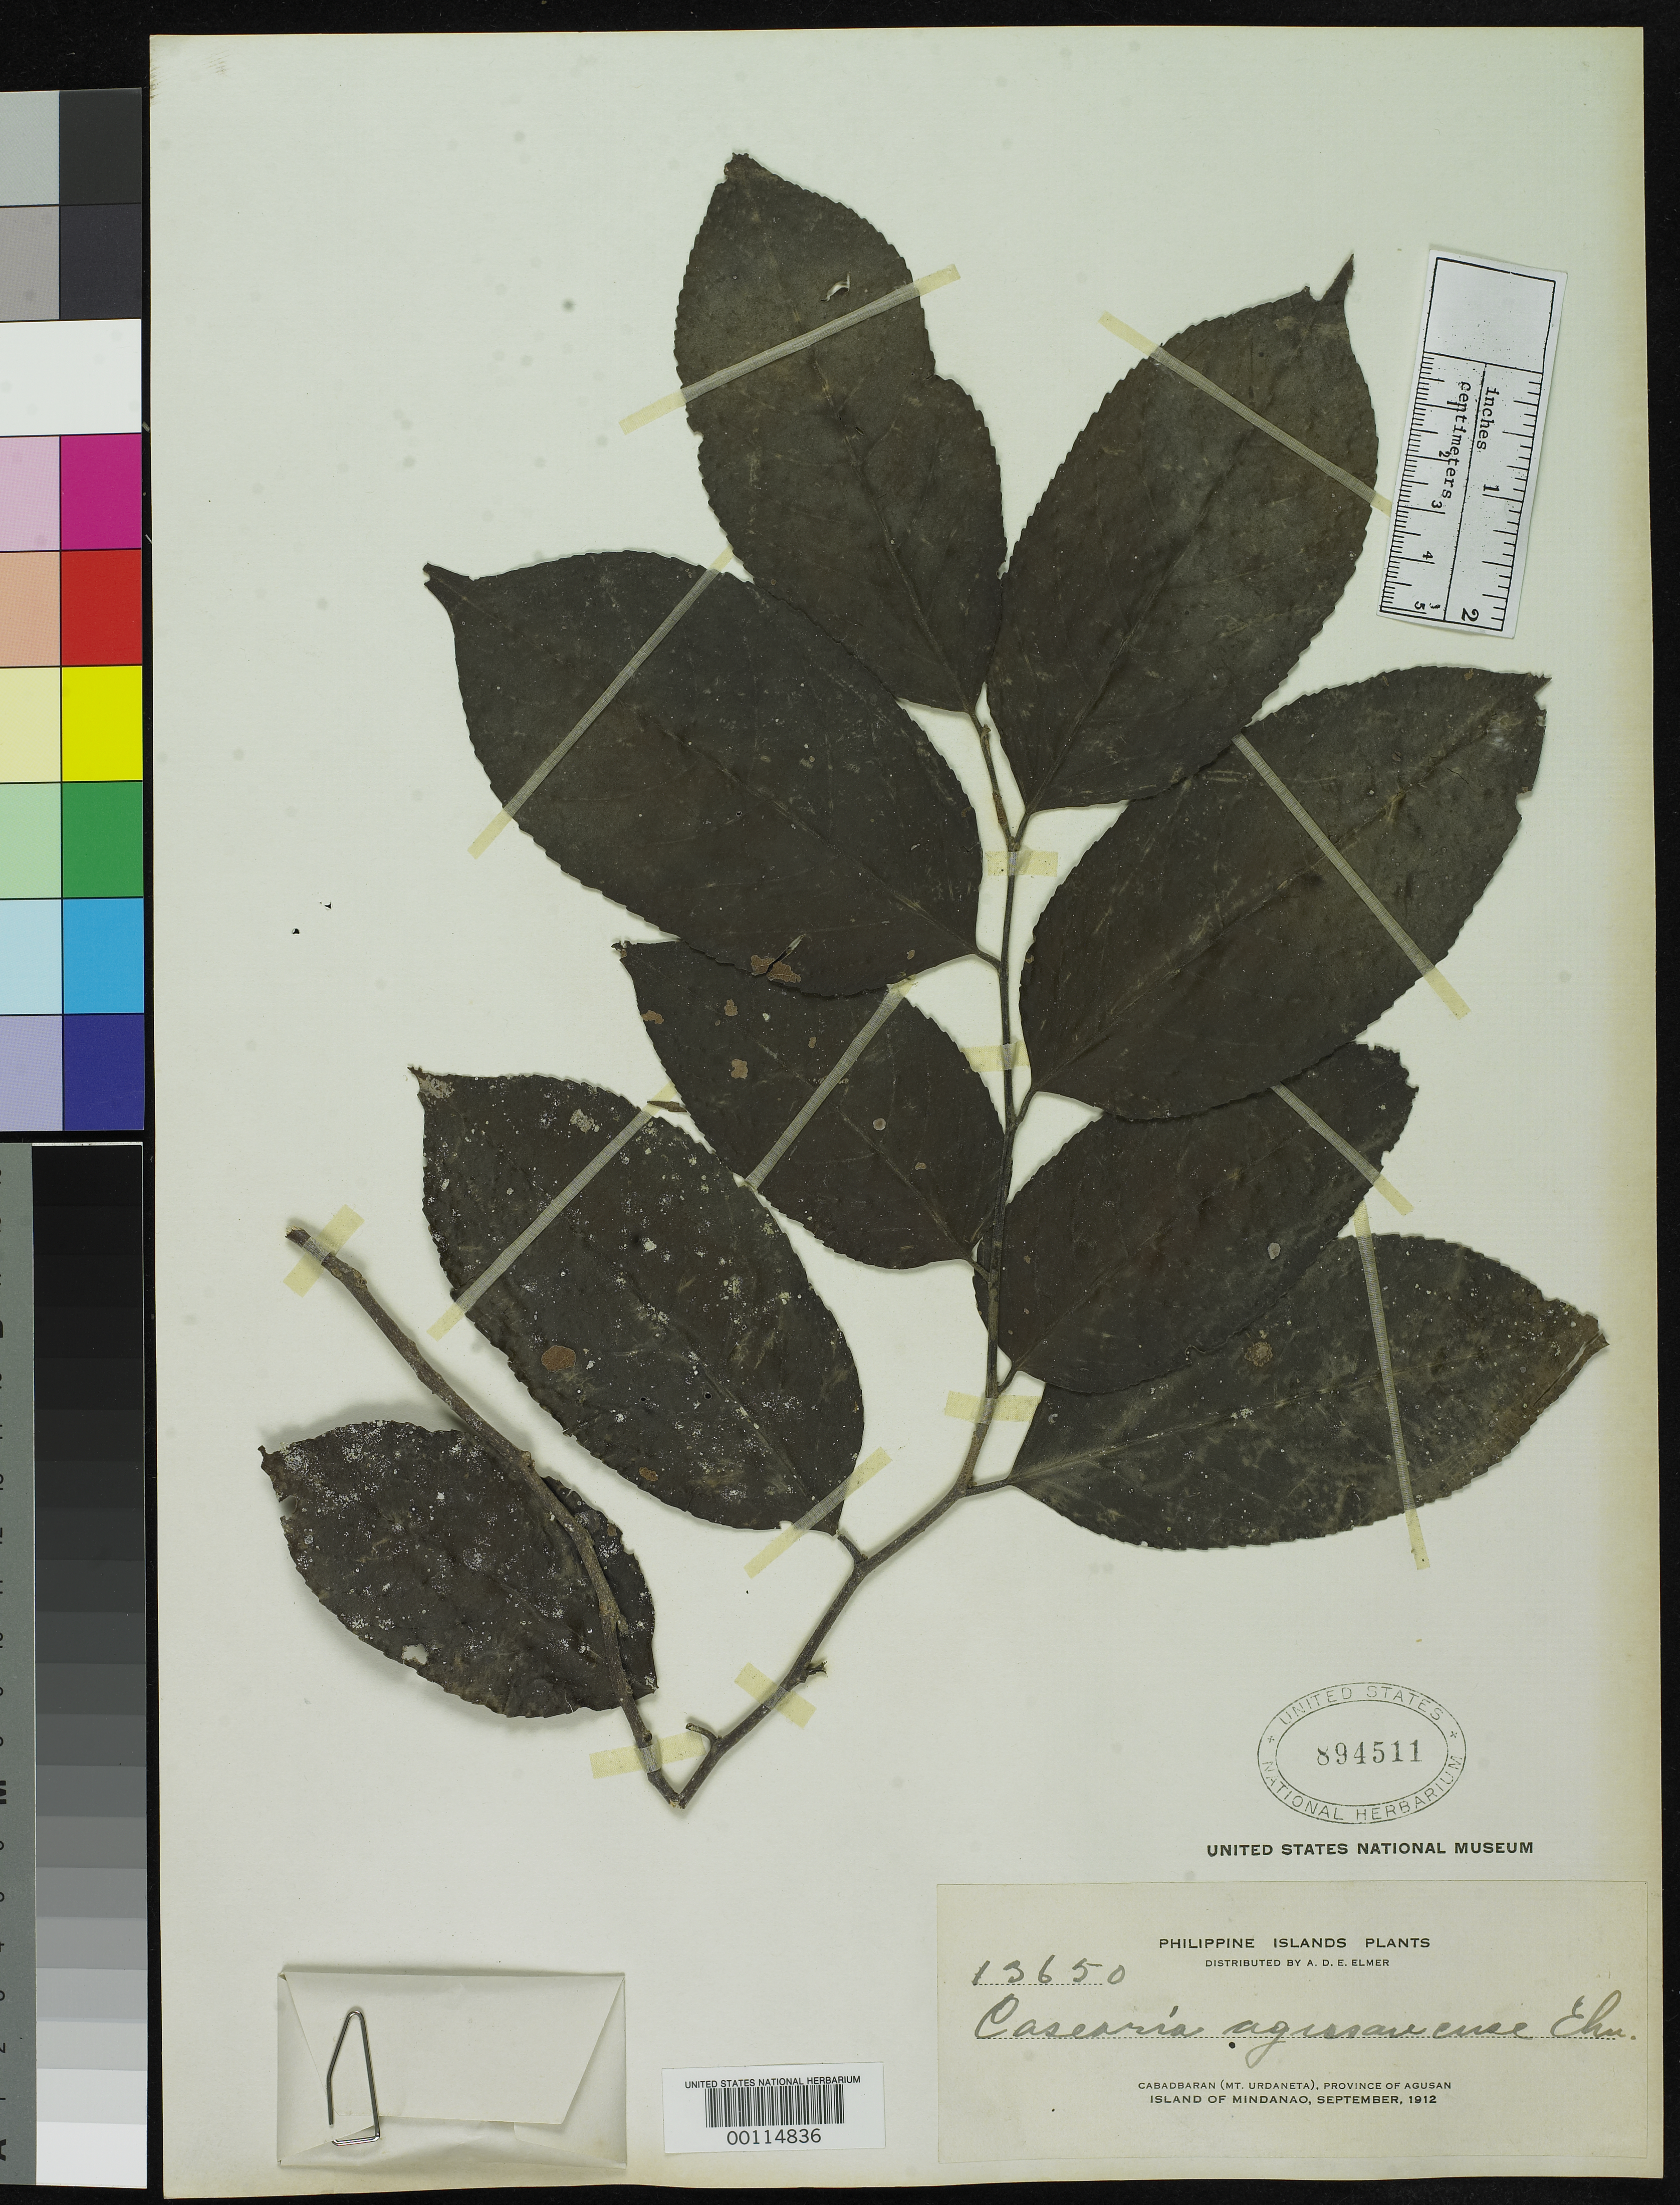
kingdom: Plantae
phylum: Tracheophyta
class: Magnoliopsida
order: Malpighiales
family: Salicaceae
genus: Casearia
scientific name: Casearia agusanense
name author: Elmer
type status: Isotype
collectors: A. D. E. Elmer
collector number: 13650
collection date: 1912-07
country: Philippines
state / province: Caraga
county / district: Agusan del Norte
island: Mindanao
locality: Cabadbaran (Mt. Urdaneta), province of Agusan, Island of Mindanao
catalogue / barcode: US 894511